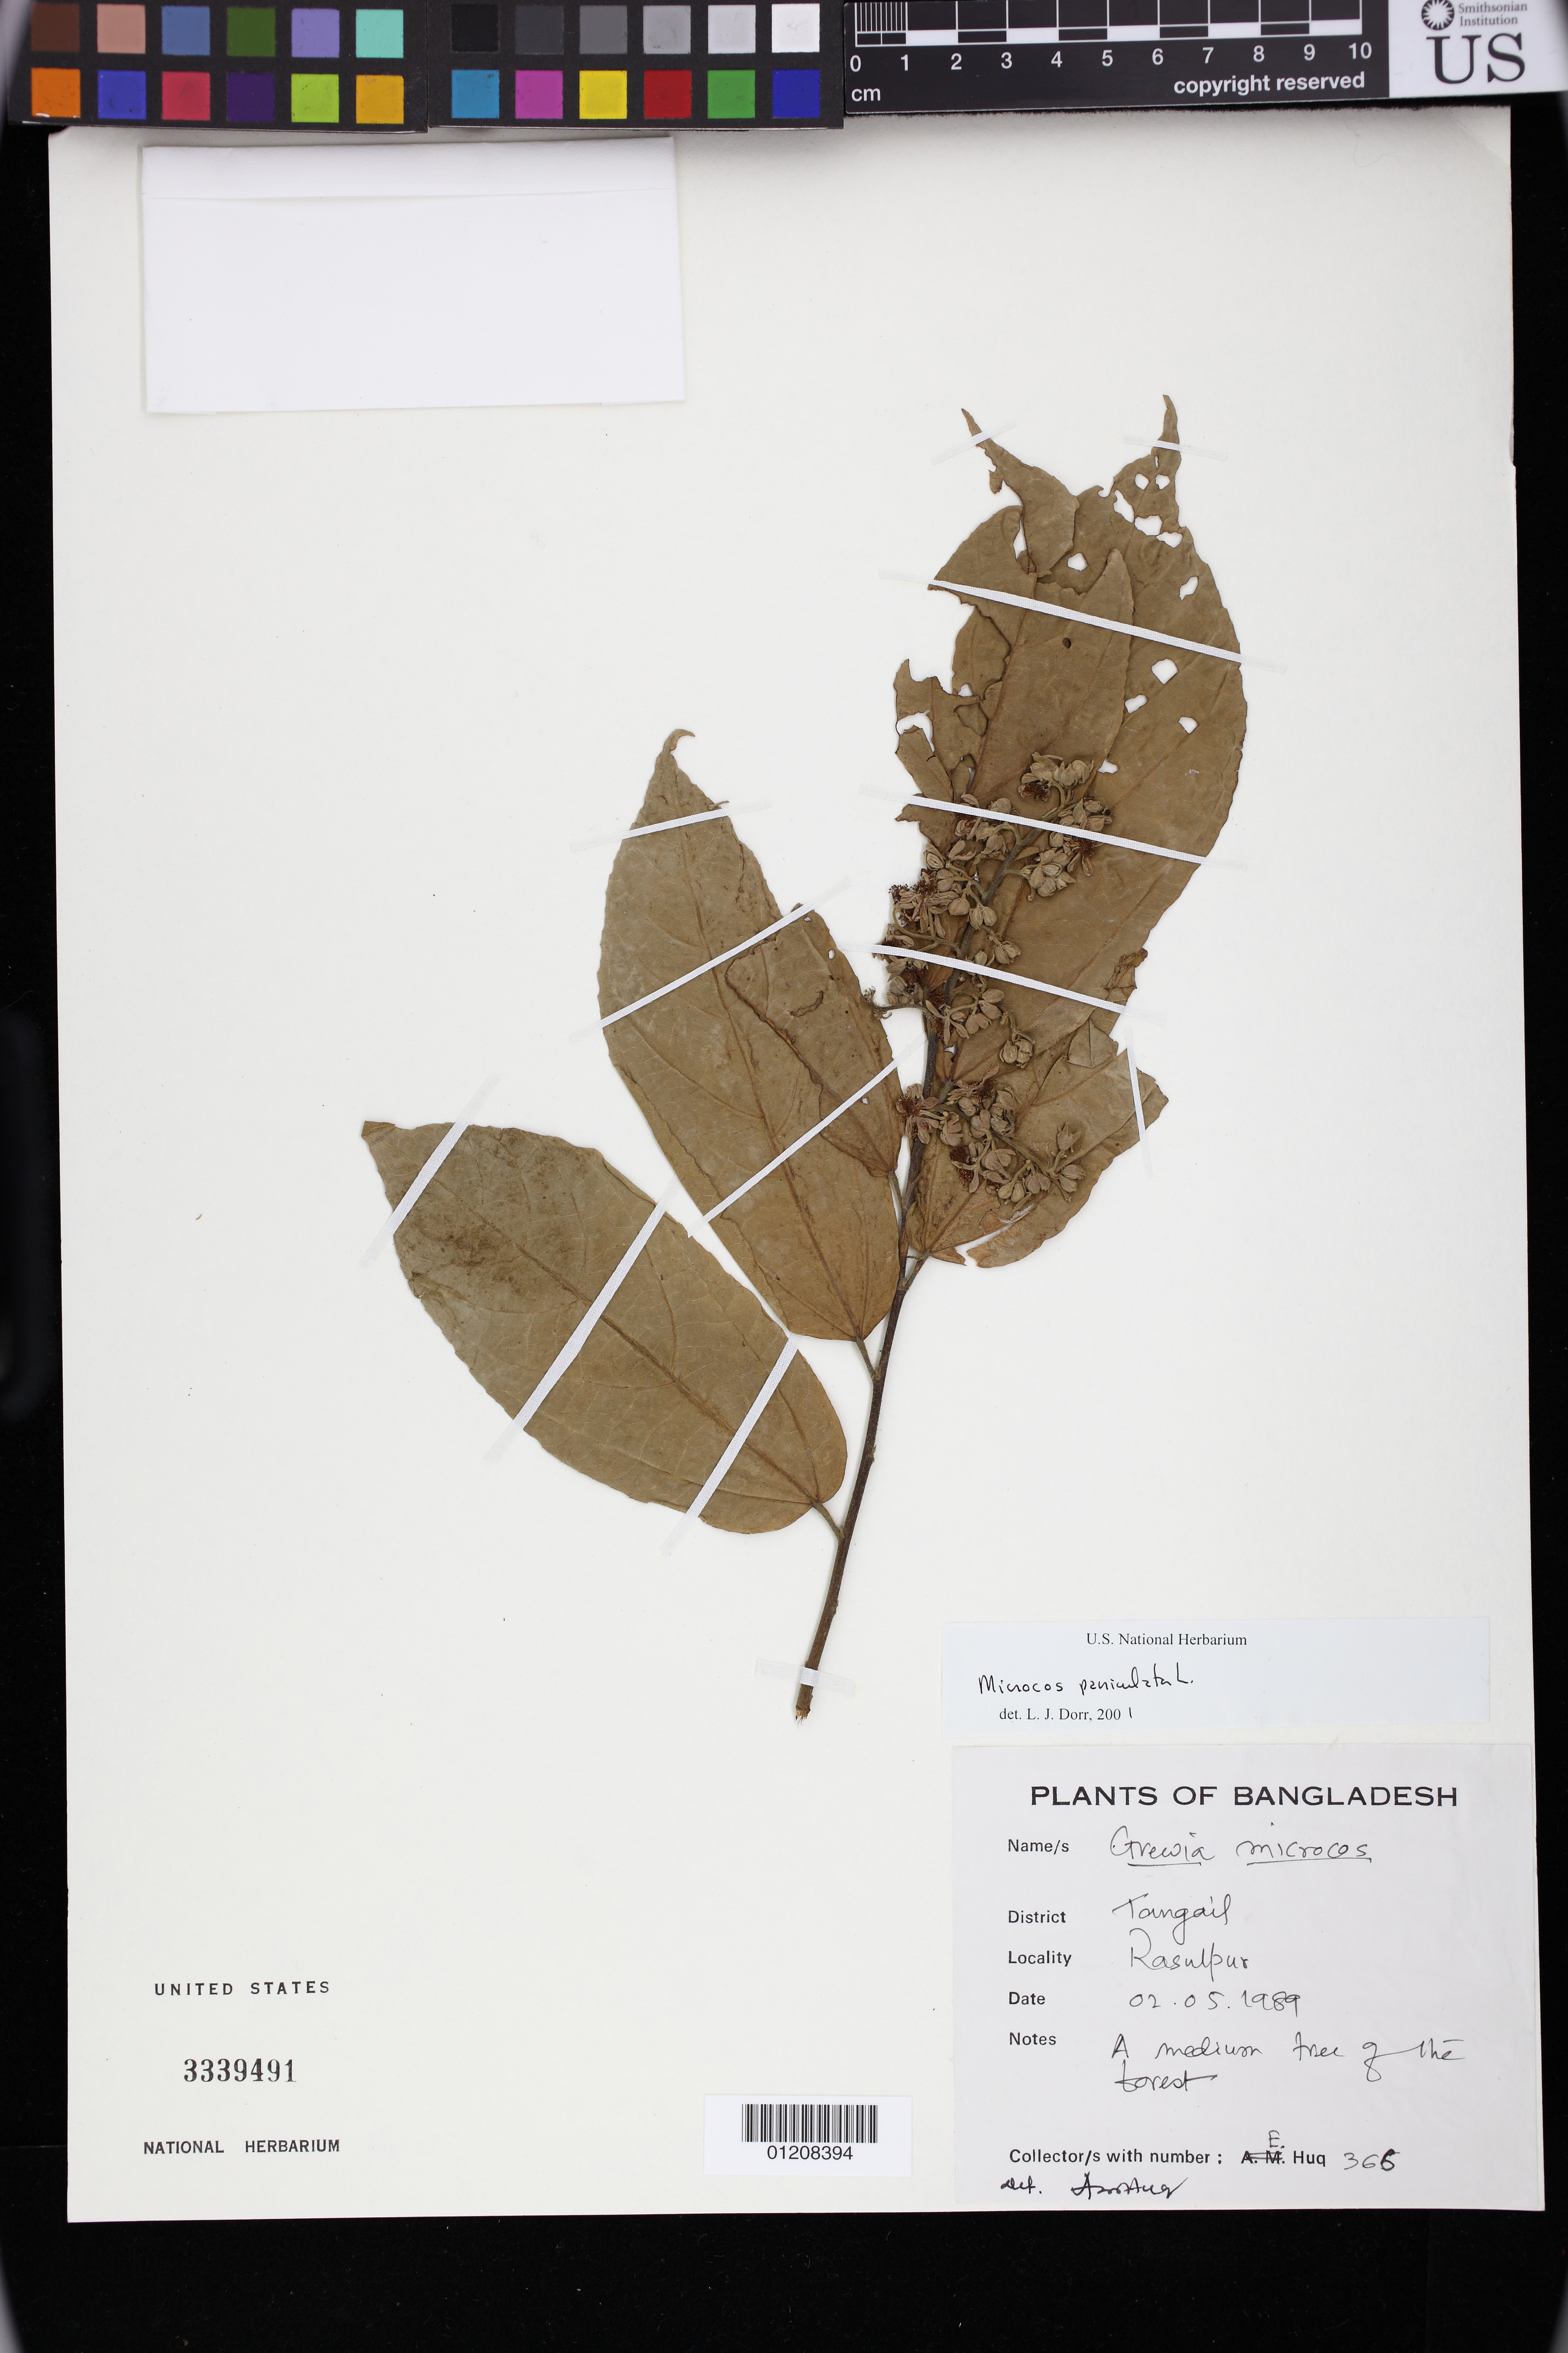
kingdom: Plantae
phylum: Tracheophyta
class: Magnoliopsida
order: Malvales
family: Malvaceae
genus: Microcos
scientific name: Microcos paniculata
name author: L.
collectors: E. Huq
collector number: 366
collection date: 1989-05-02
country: Bangladesh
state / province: Dhaka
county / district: Tangail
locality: Rasulpur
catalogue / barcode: US 3339491